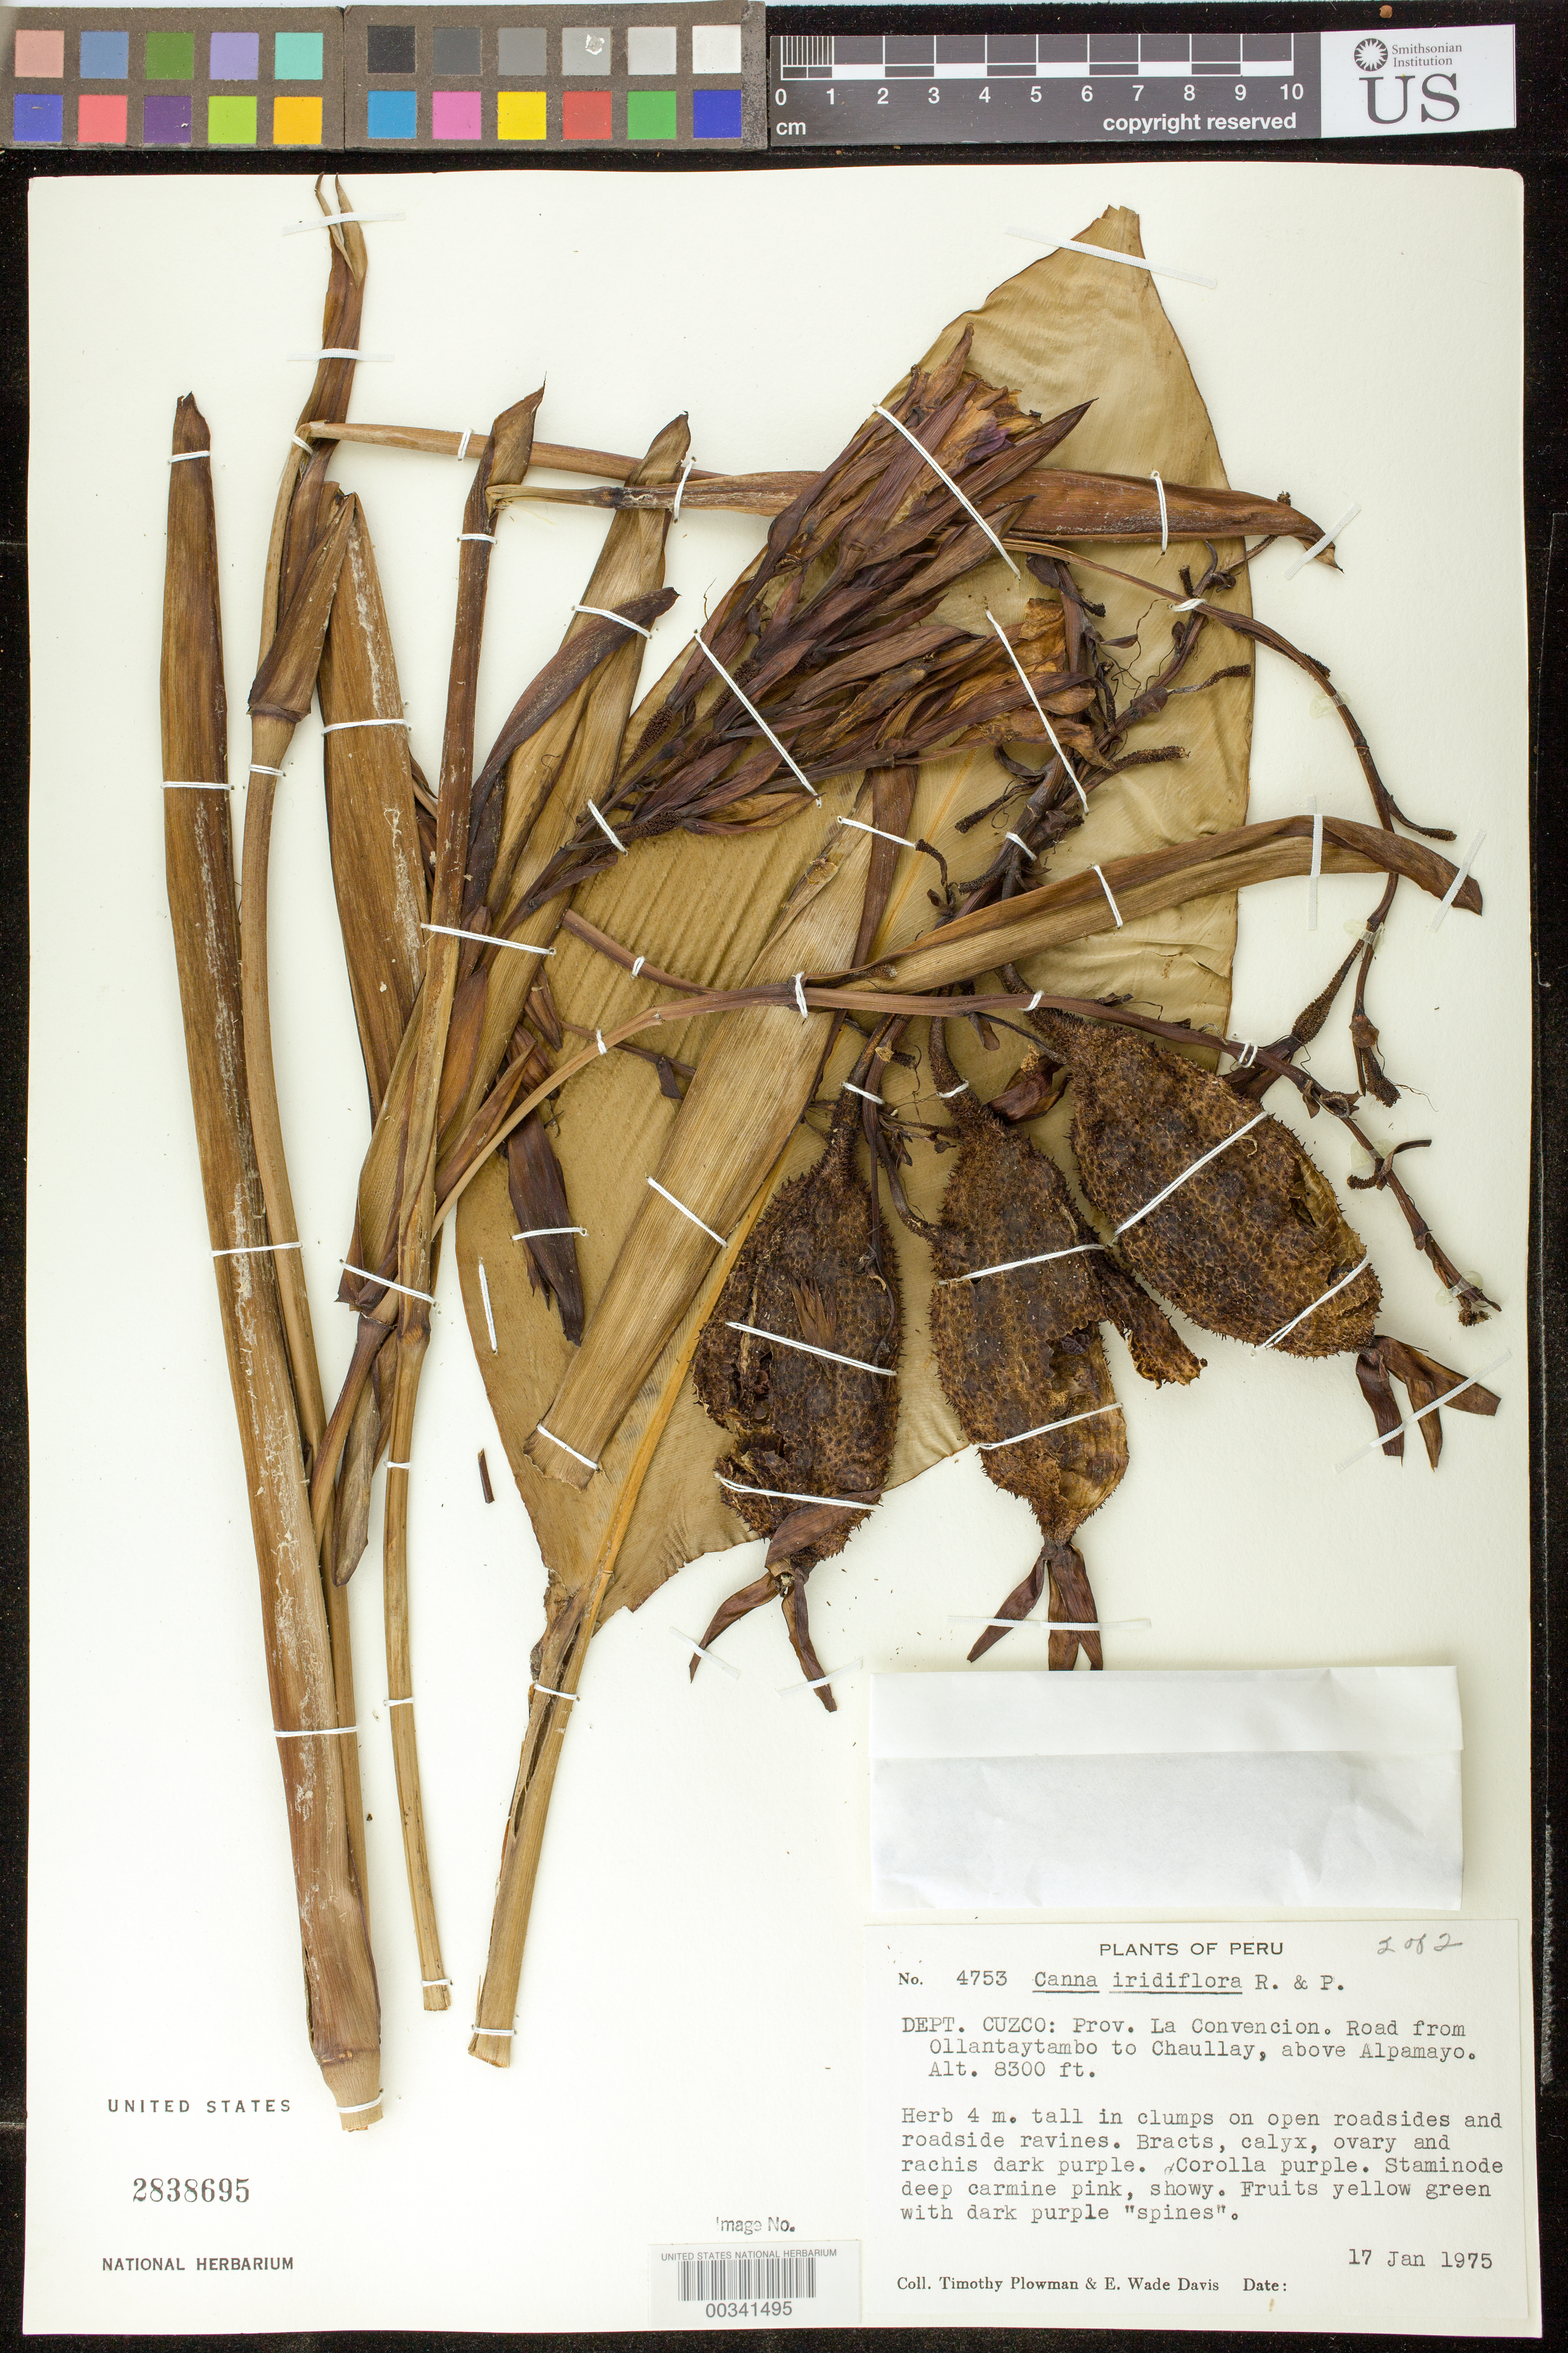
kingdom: Plantae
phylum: Tracheophyta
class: Liliopsida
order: Zingiberales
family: Cannaceae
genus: Canna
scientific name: Canna iridiflora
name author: Ruiz & Pav.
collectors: T. Plowman & E. W. Davis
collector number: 4753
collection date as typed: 17 Jan 1975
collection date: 1975-01-17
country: Peru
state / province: Cusco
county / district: La Convención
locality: road from Ollantaytambo to Chaullay, above Alpamayo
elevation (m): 2530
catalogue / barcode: US 2838695